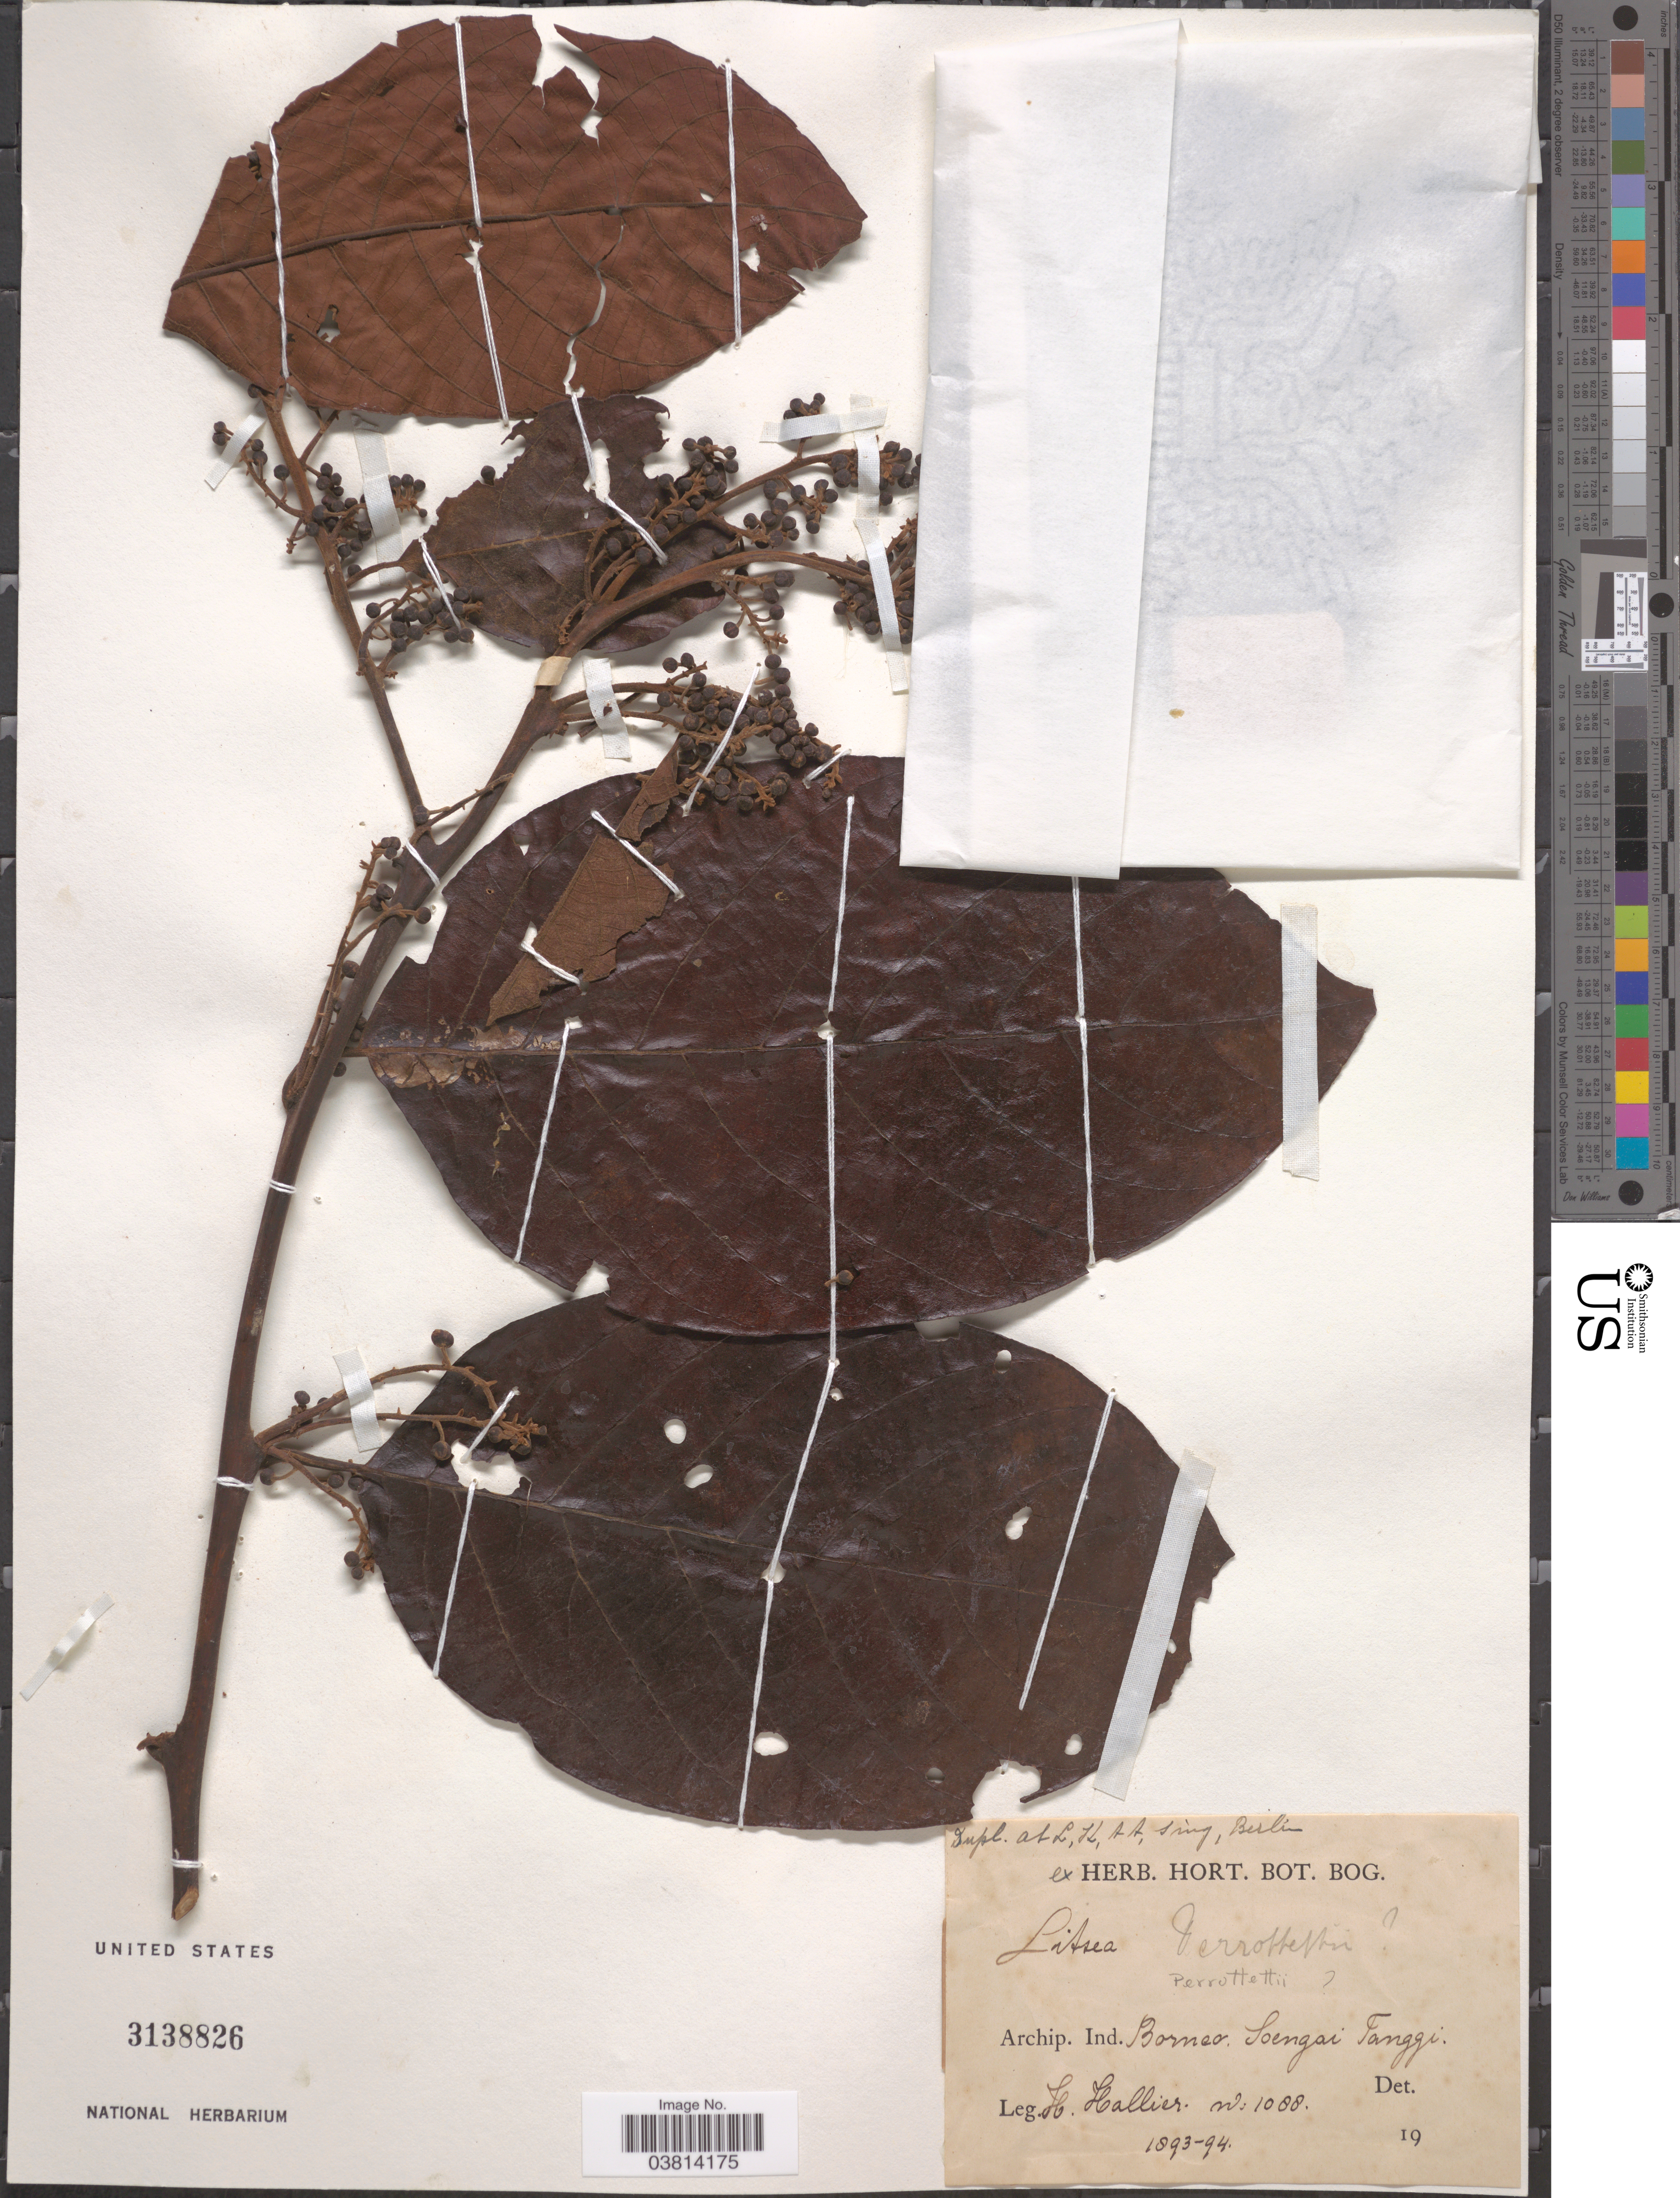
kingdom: Plantae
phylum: Tracheophyta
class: Magnoliopsida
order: Laurales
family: Lauraceae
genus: Litsea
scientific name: Litsea perrottetii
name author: (Blume) Fern.-Vill.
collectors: H. G. Hallier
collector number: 1088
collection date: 1893/1894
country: Indonesia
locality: Archip. Ind. Borneo. Soengai Tanggi.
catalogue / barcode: US 3138826